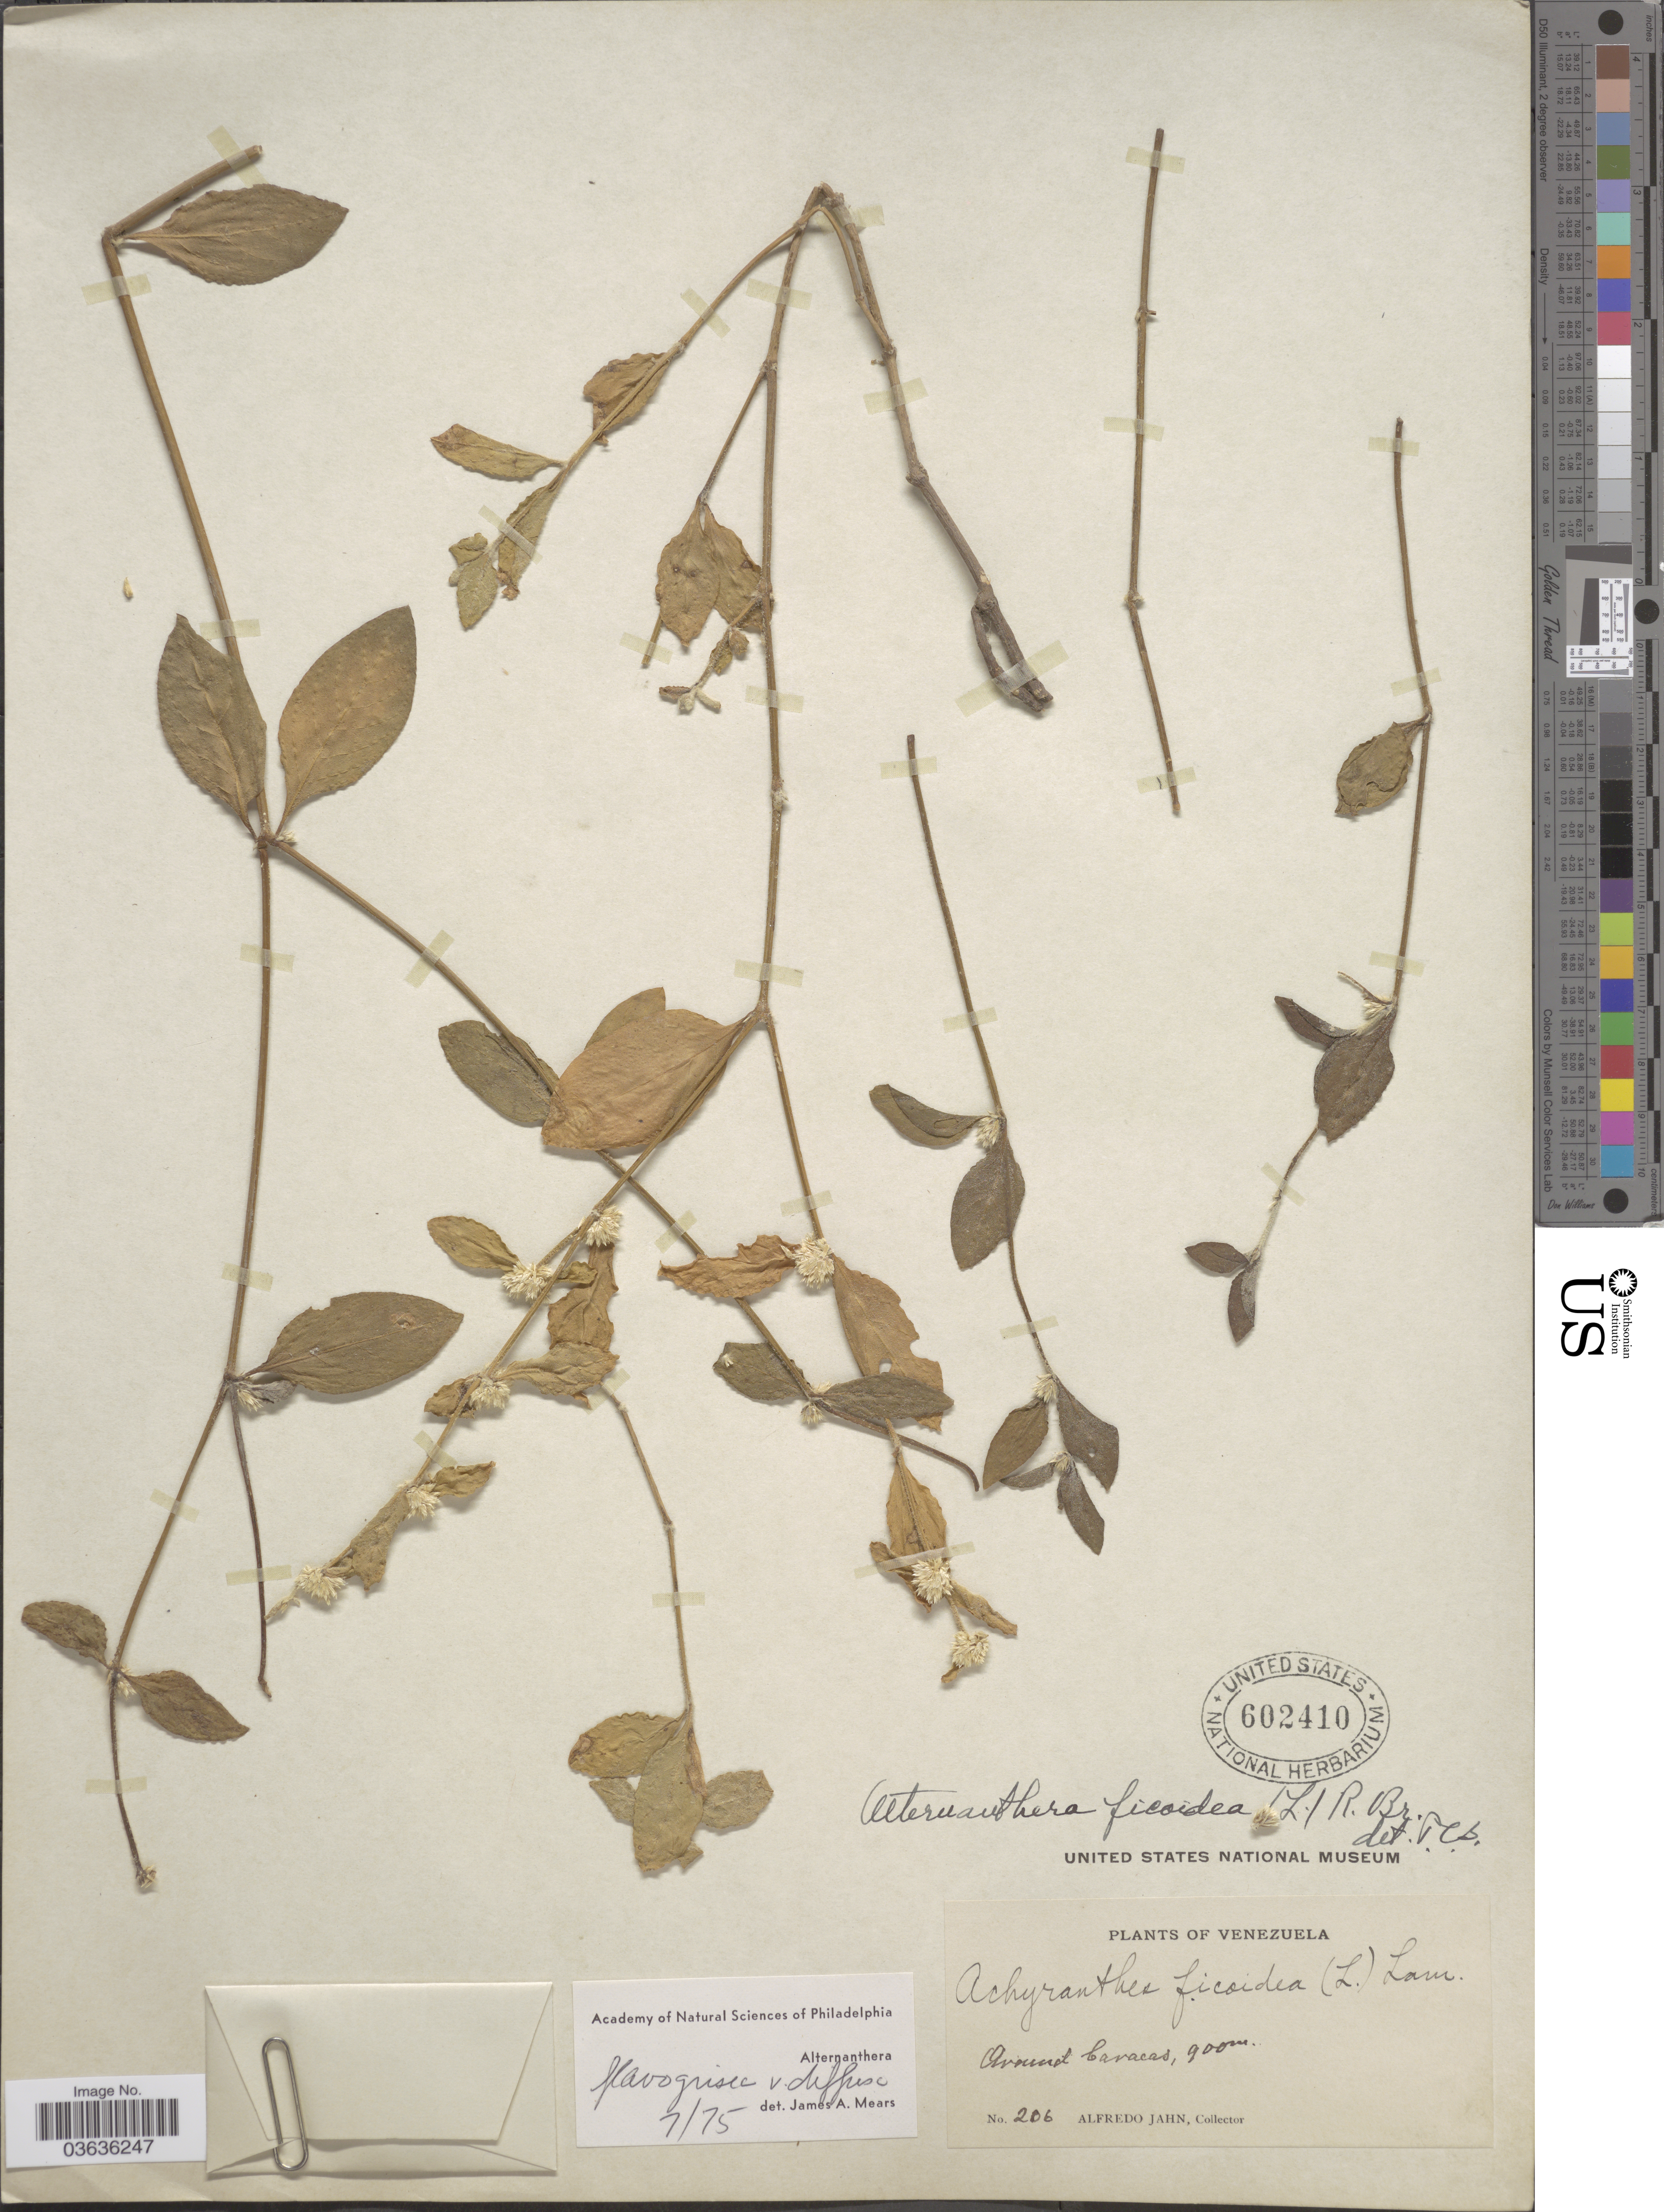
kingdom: Plantae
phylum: Tracheophyta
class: Magnoliopsida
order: Caryophyllales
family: Amaranthaceae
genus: Alternanthera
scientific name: Alternanthera flavogrisea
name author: Urb.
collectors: A. Jahn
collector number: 206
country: Venezuela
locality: Around Caracas.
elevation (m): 900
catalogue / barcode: US 602410